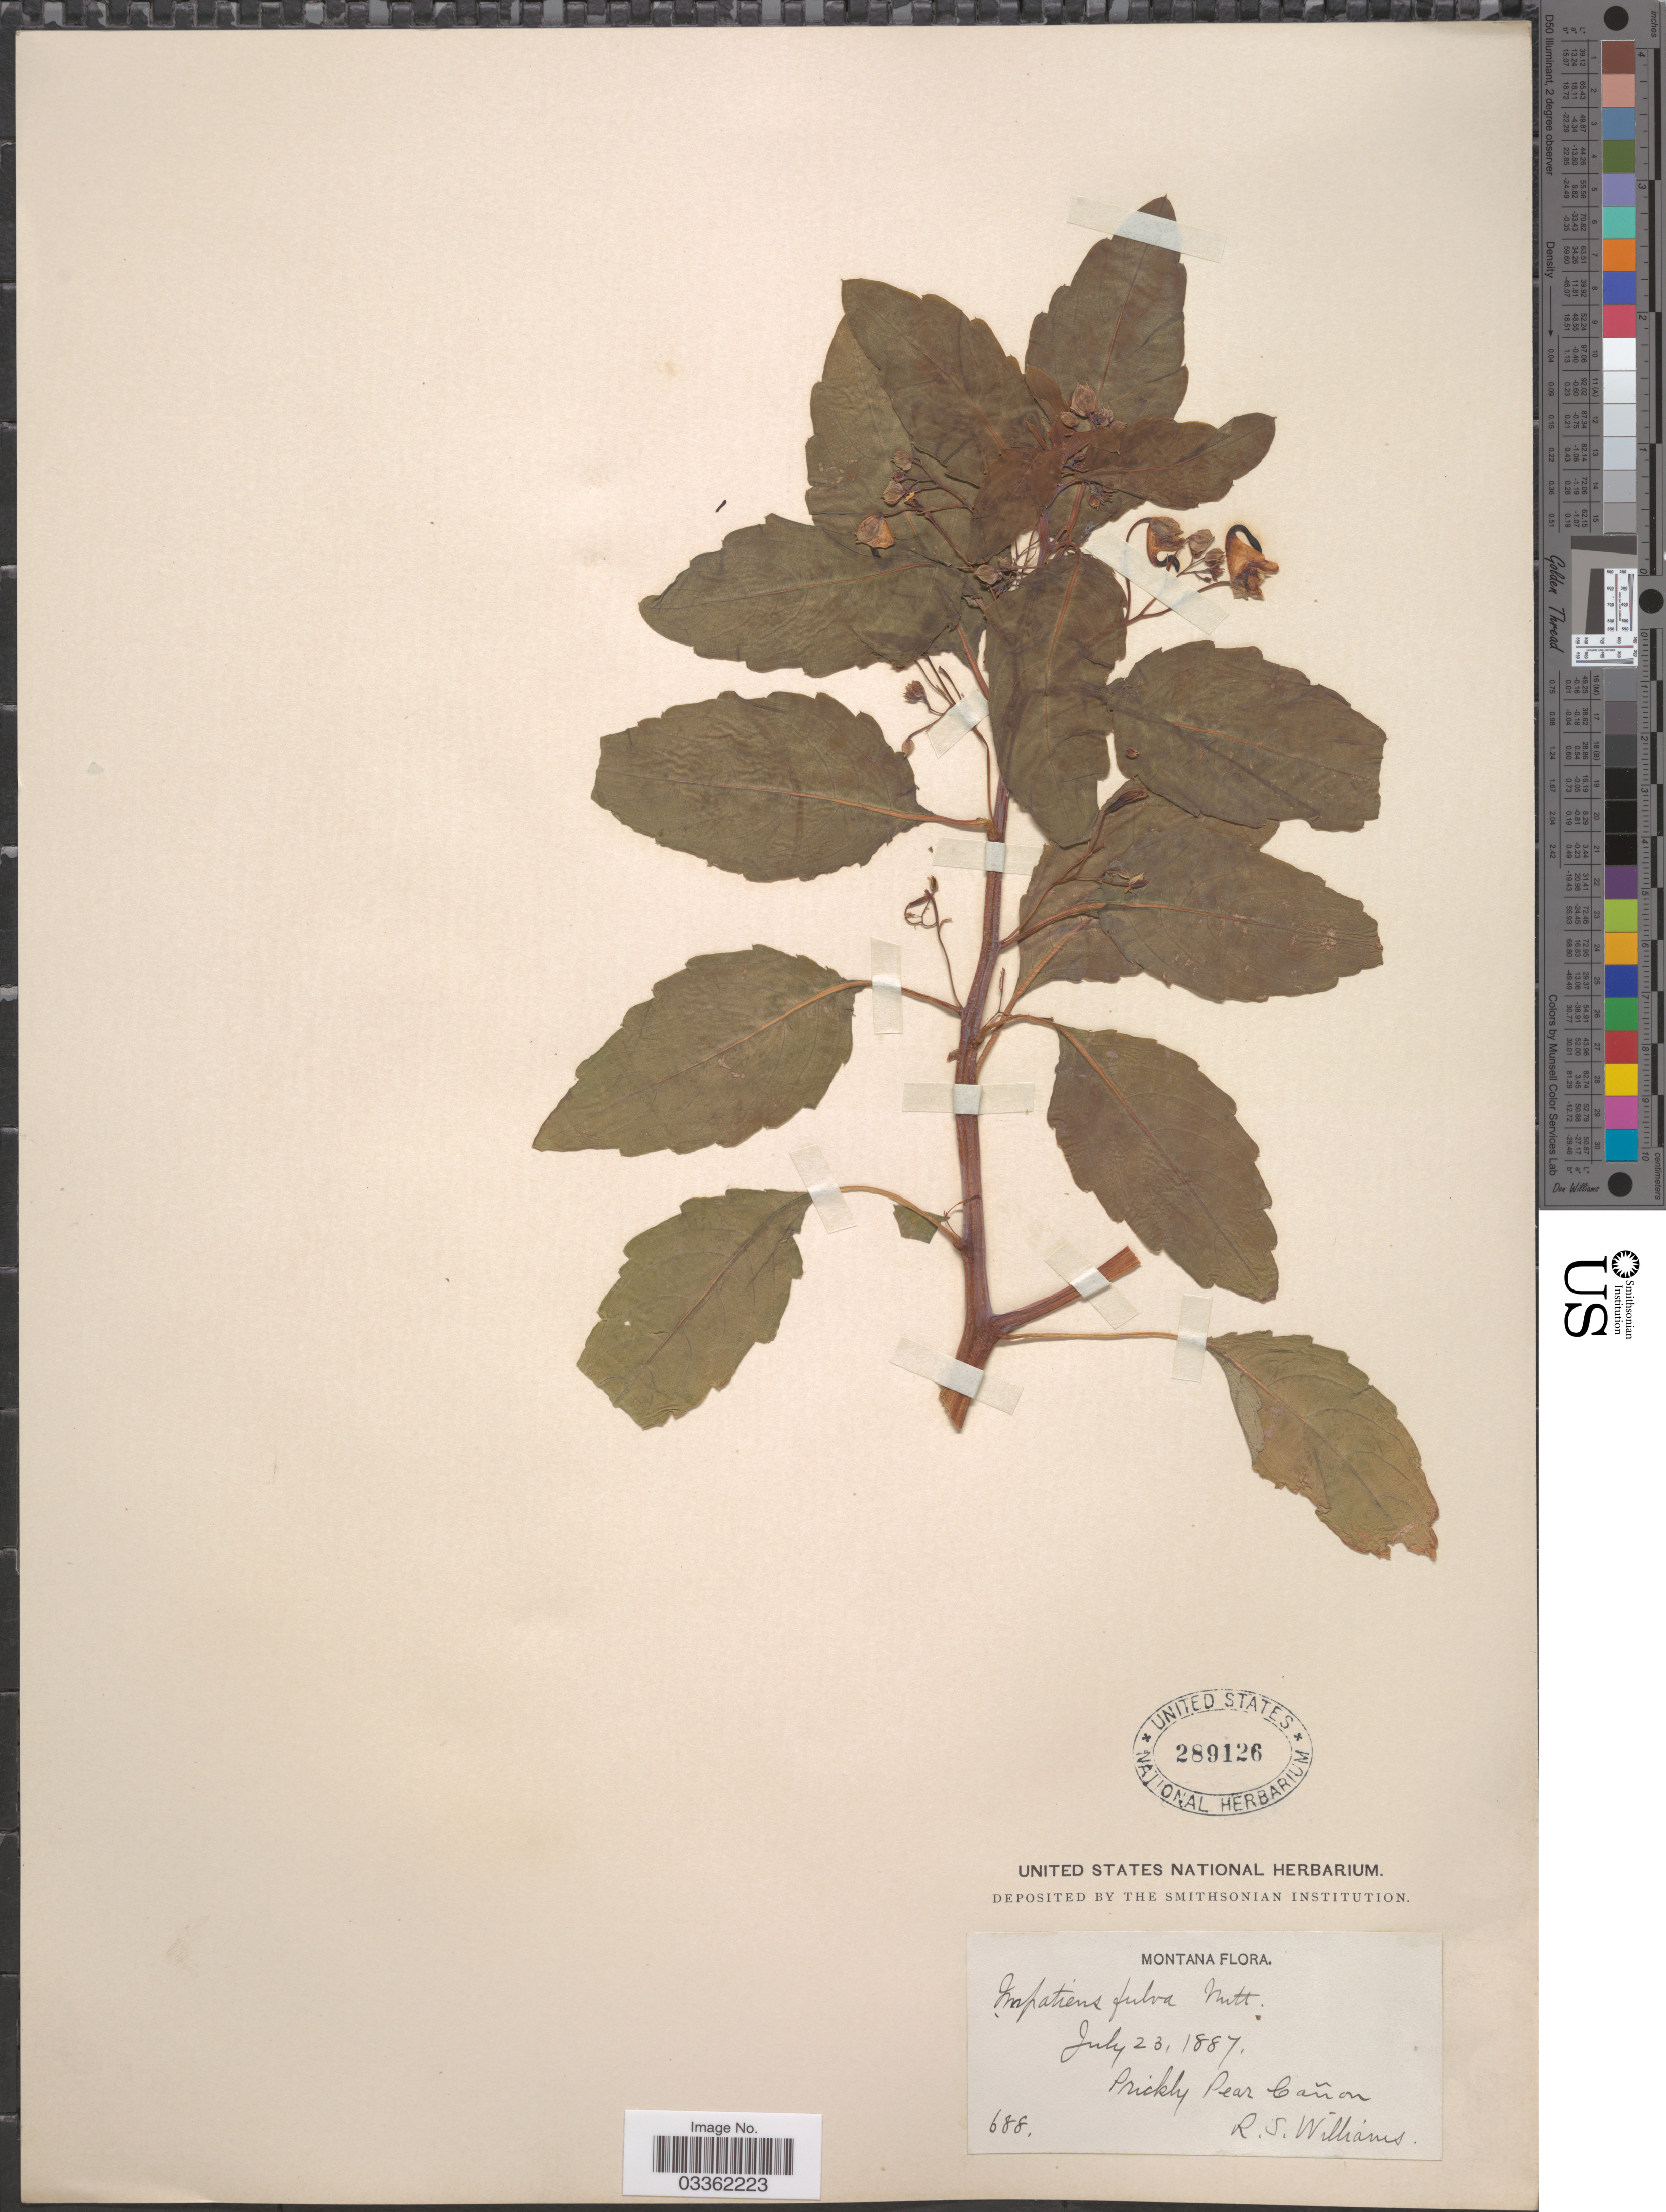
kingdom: Plantae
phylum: Tracheophyta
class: Magnoliopsida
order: Ericales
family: Balsaminaceae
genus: Impatiens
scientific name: Impatiens acaulis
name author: Arn.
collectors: R. S. Williams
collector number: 688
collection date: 1887-07-23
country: United States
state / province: Montana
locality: Prickly Pear Cañon.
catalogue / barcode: US 289126